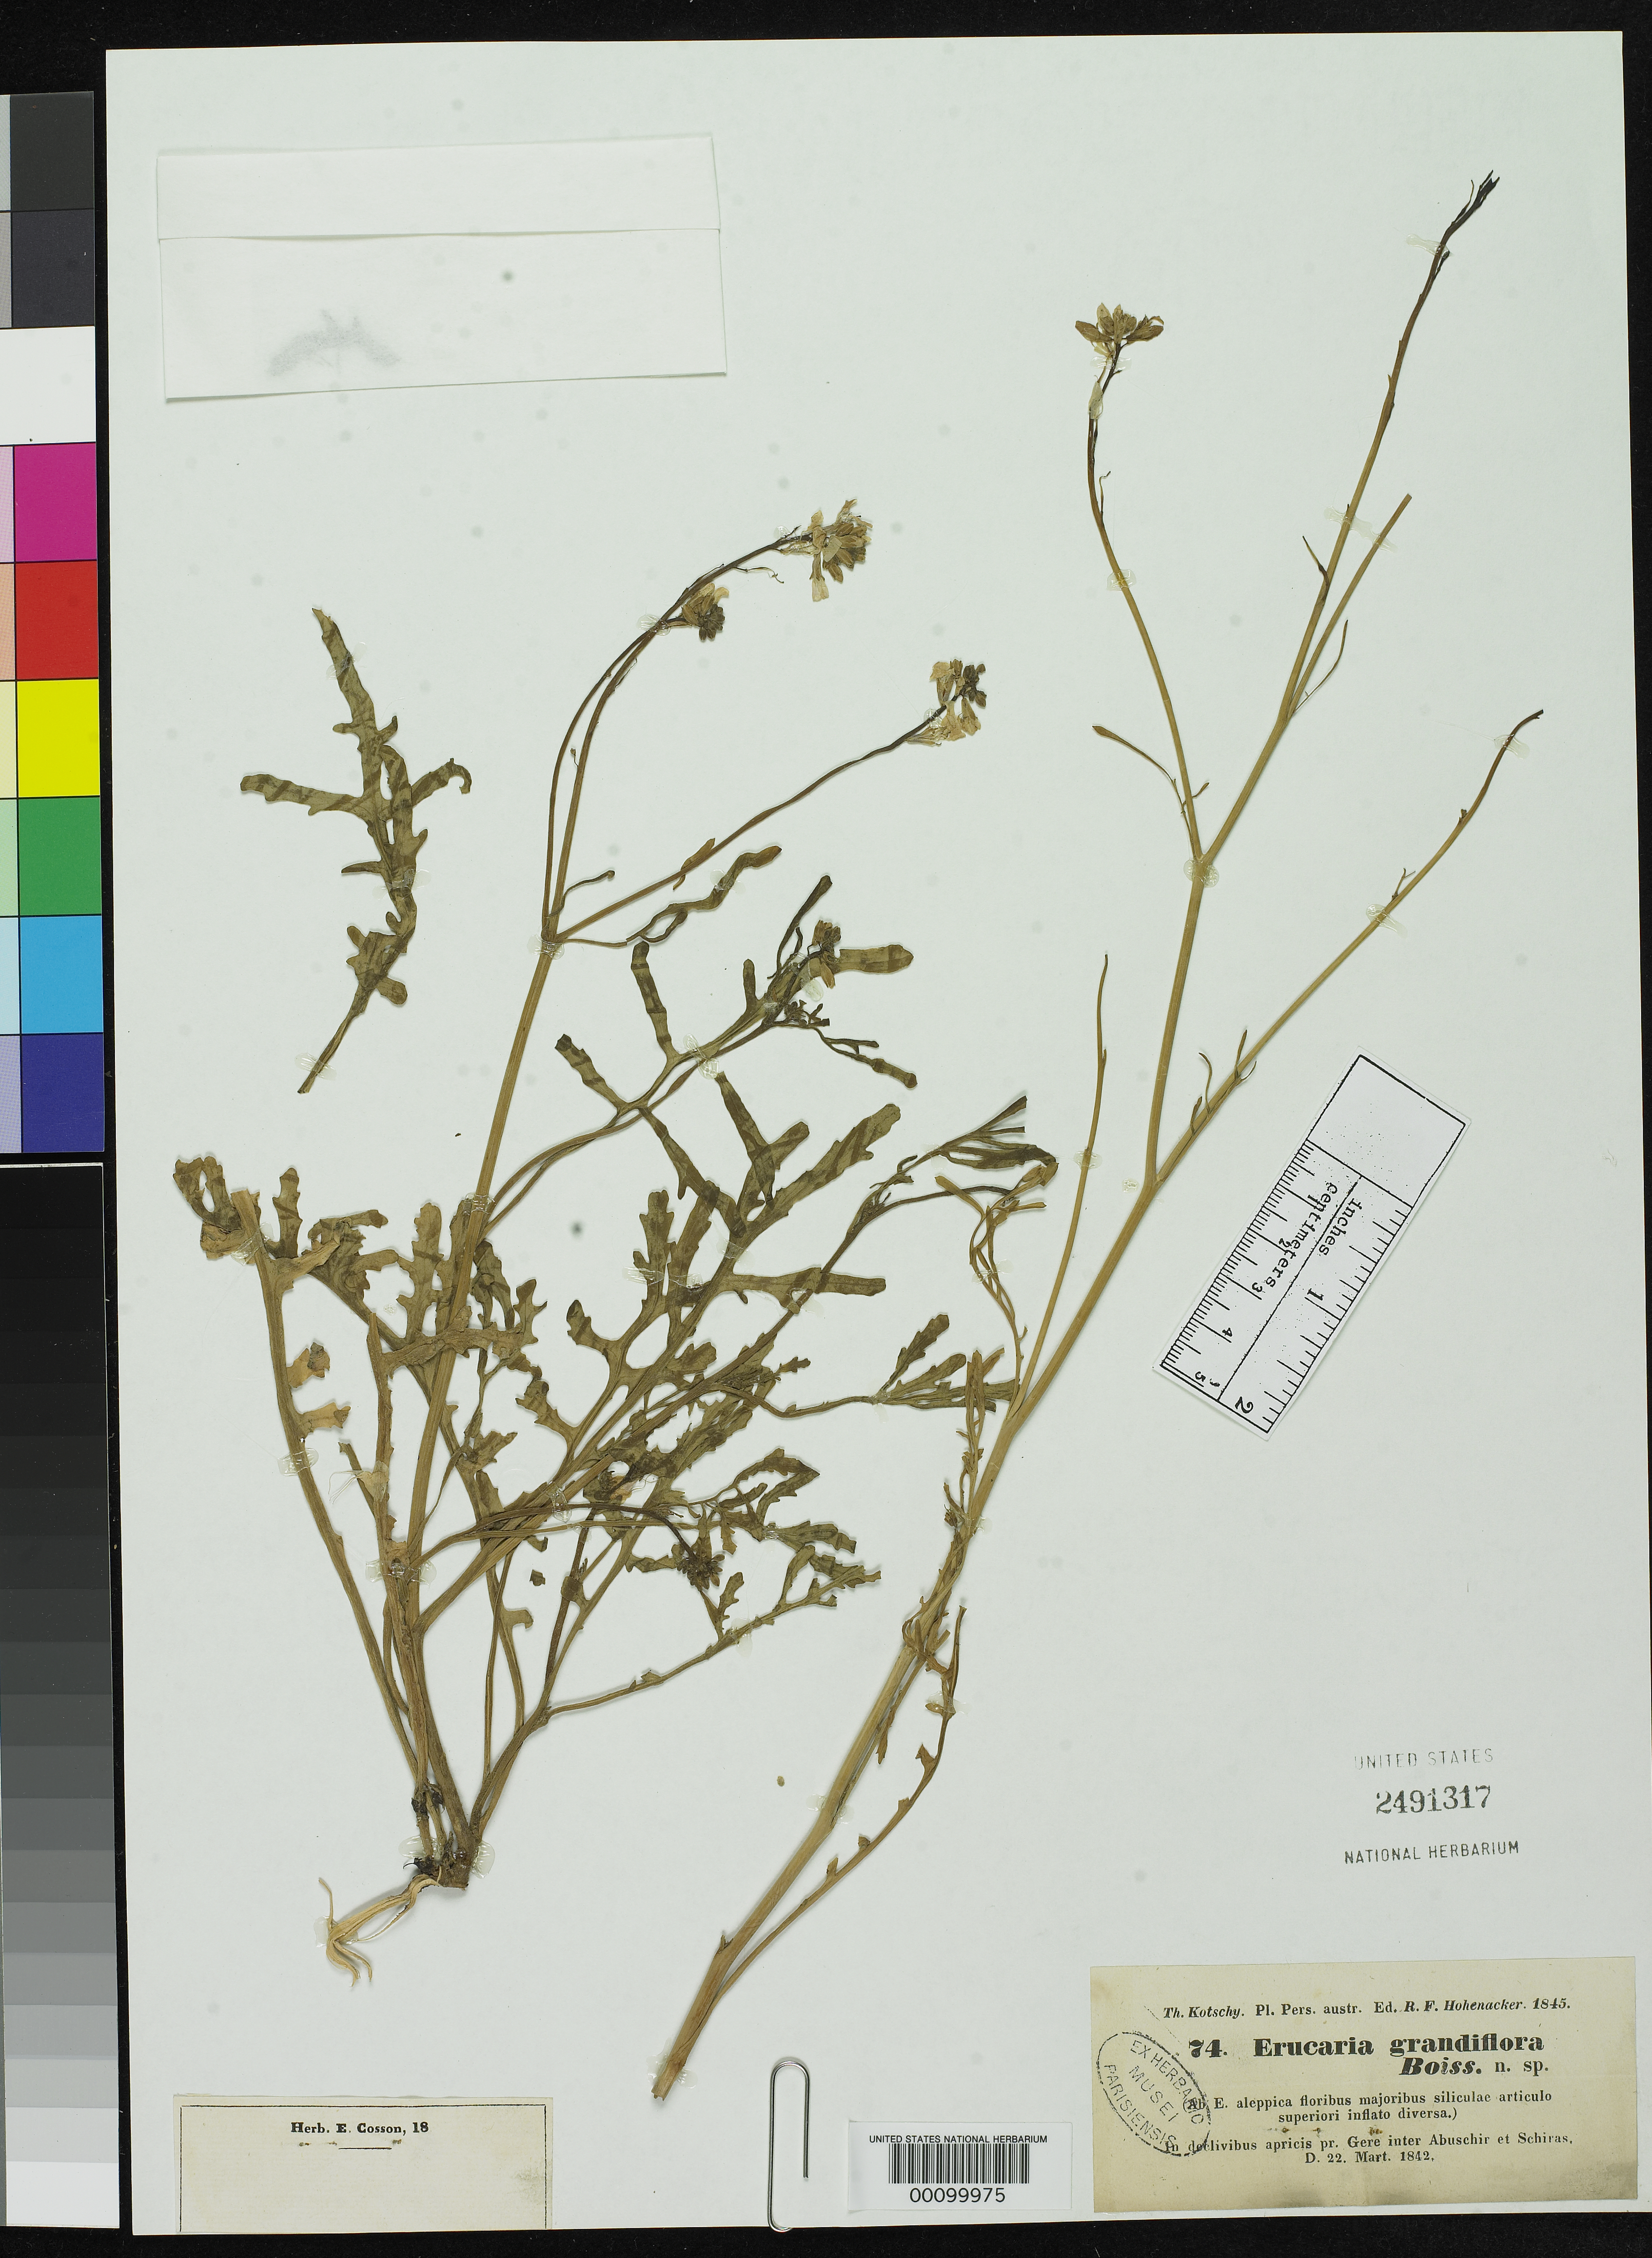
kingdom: Plantae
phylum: Tracheophyta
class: Magnoliopsida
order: Brassicales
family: Brassicaceae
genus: Erucaria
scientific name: Erucaria grandiflora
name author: Boiss.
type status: Isotype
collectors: K. G. Kotschy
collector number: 74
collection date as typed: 22 Mar 1842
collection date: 1842-03-22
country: Iran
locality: Near Gere between Anbuschir and Schiras.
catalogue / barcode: US 2491317